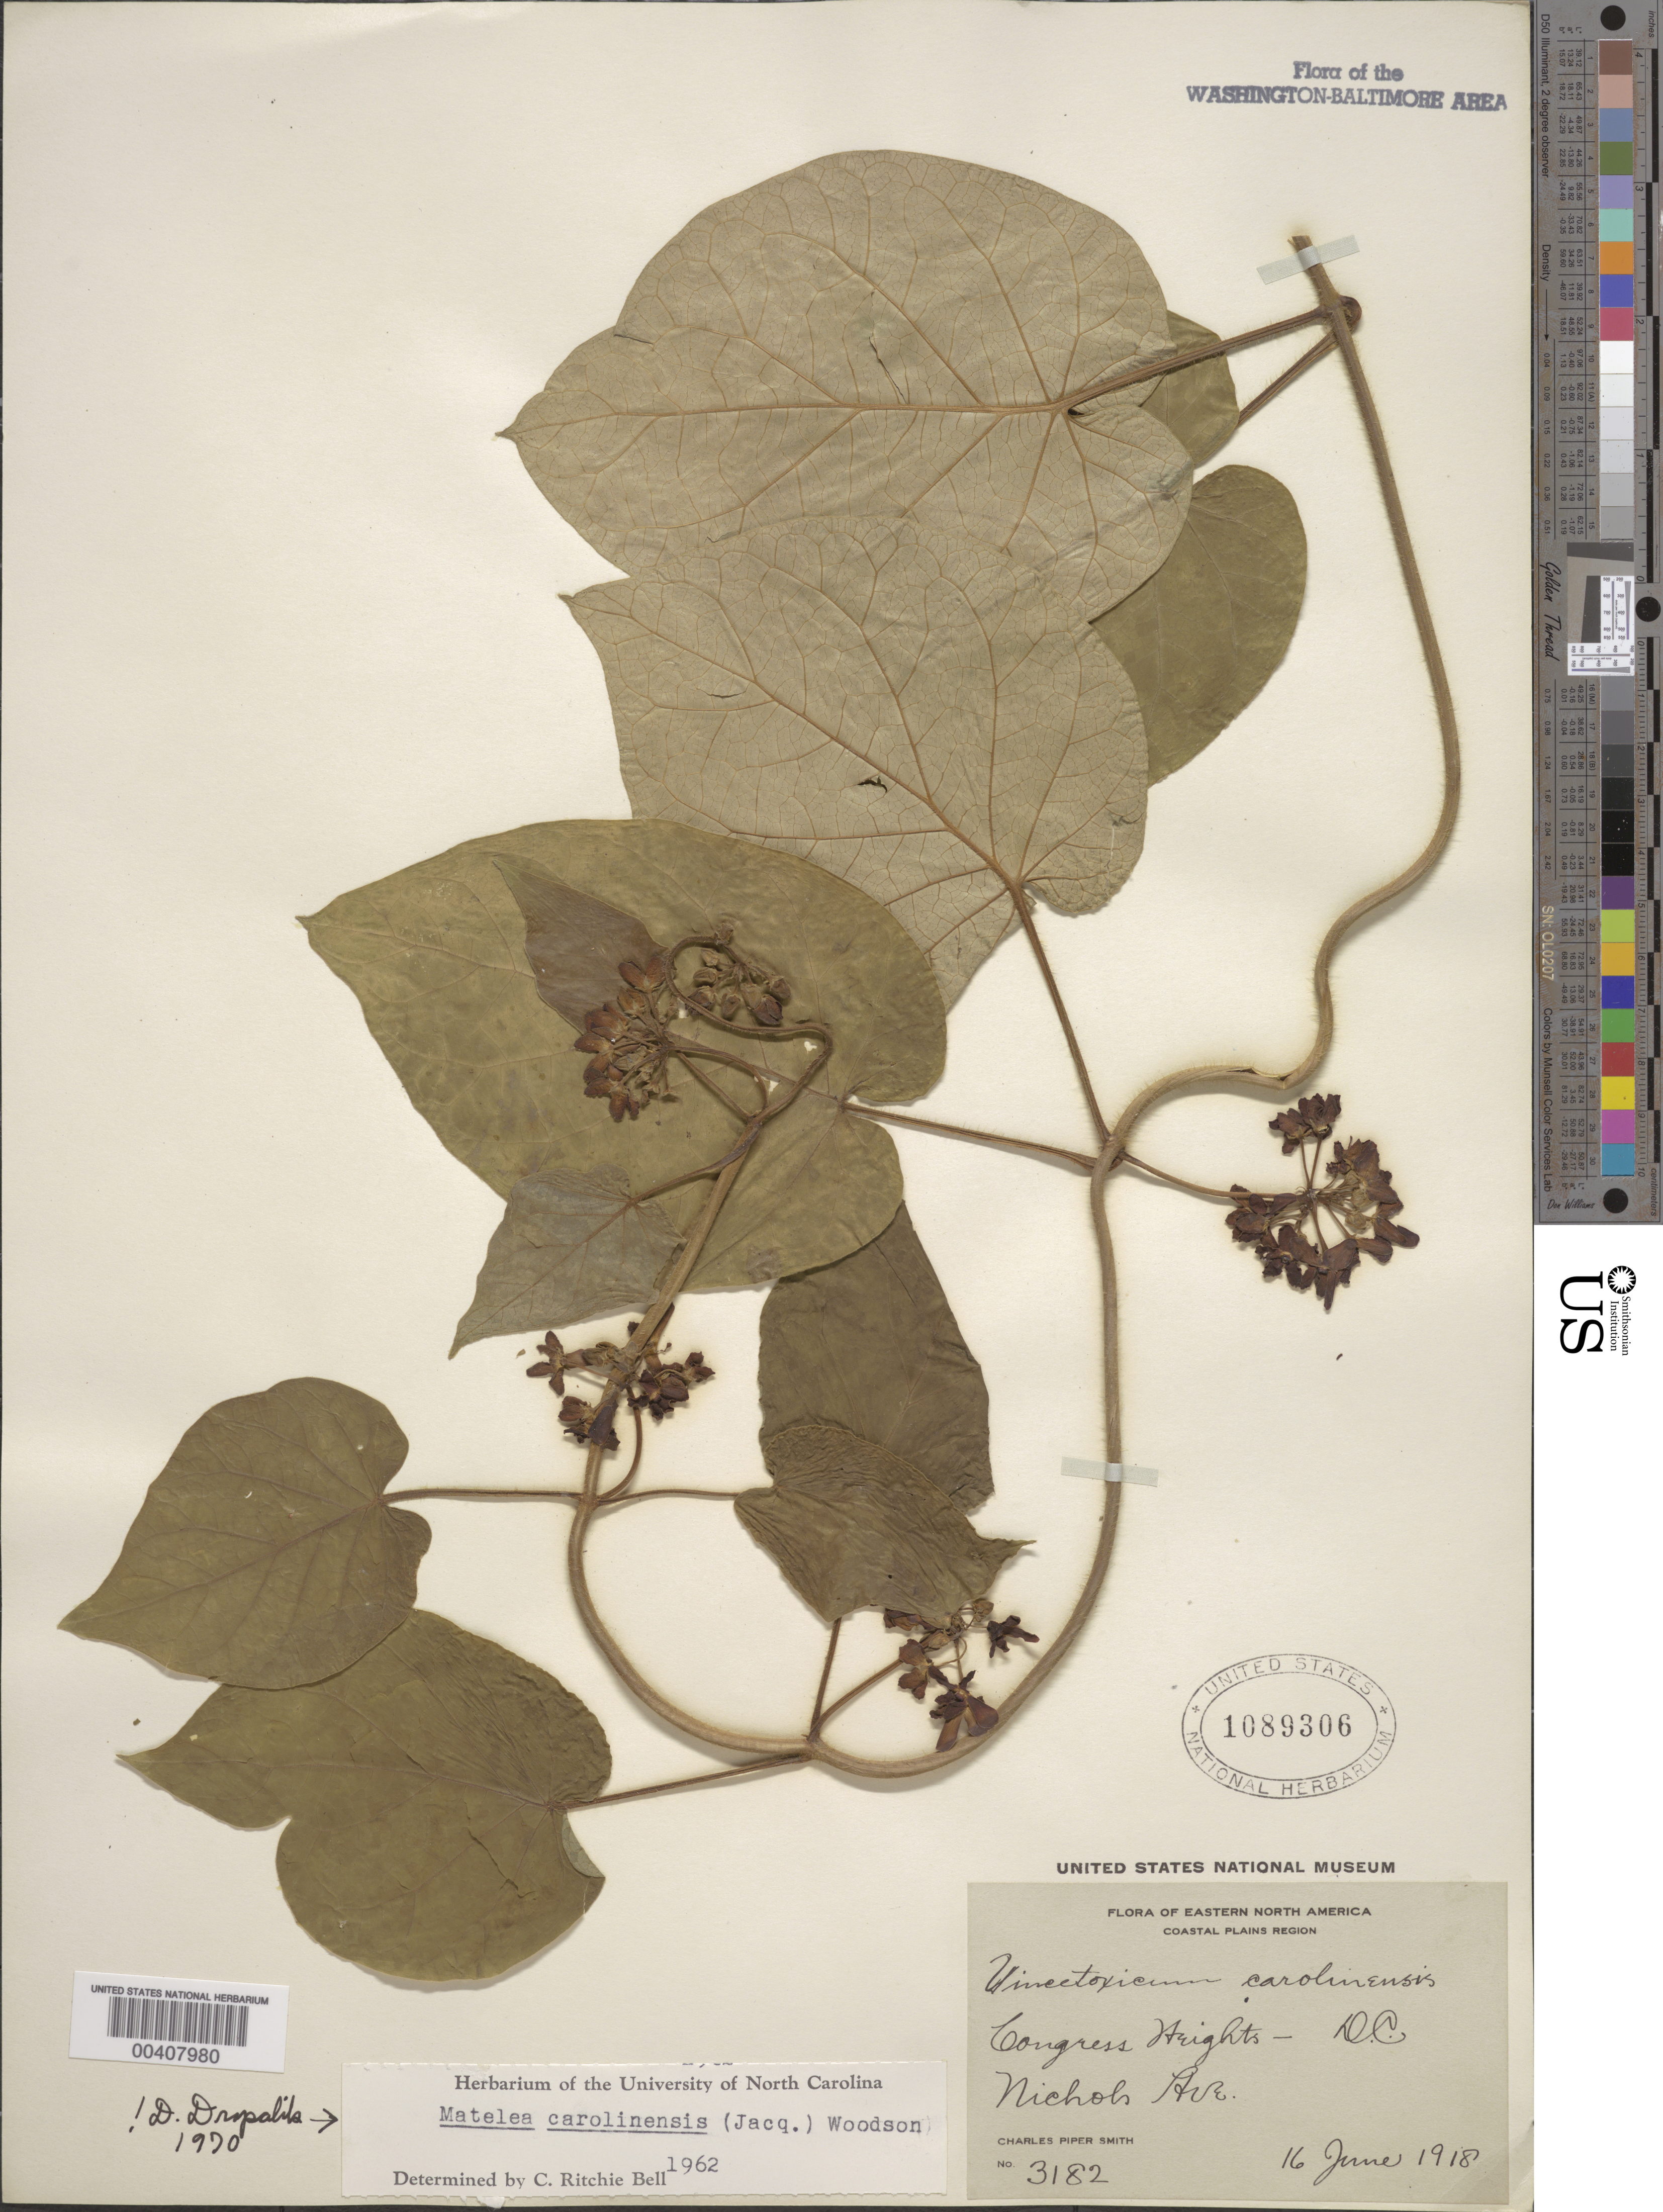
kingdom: Plantae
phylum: Tracheophyta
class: Magnoliopsida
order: Gentianales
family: Apocynaceae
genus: Matelea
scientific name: Matelea carolinensis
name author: (Jacq.) Woodson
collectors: C. P. Smith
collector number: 3182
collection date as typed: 16 Jun 1918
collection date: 1918-06-16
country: United States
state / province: District of Columbia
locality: Congress Heights, Nichols Avenue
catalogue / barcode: US 1089306